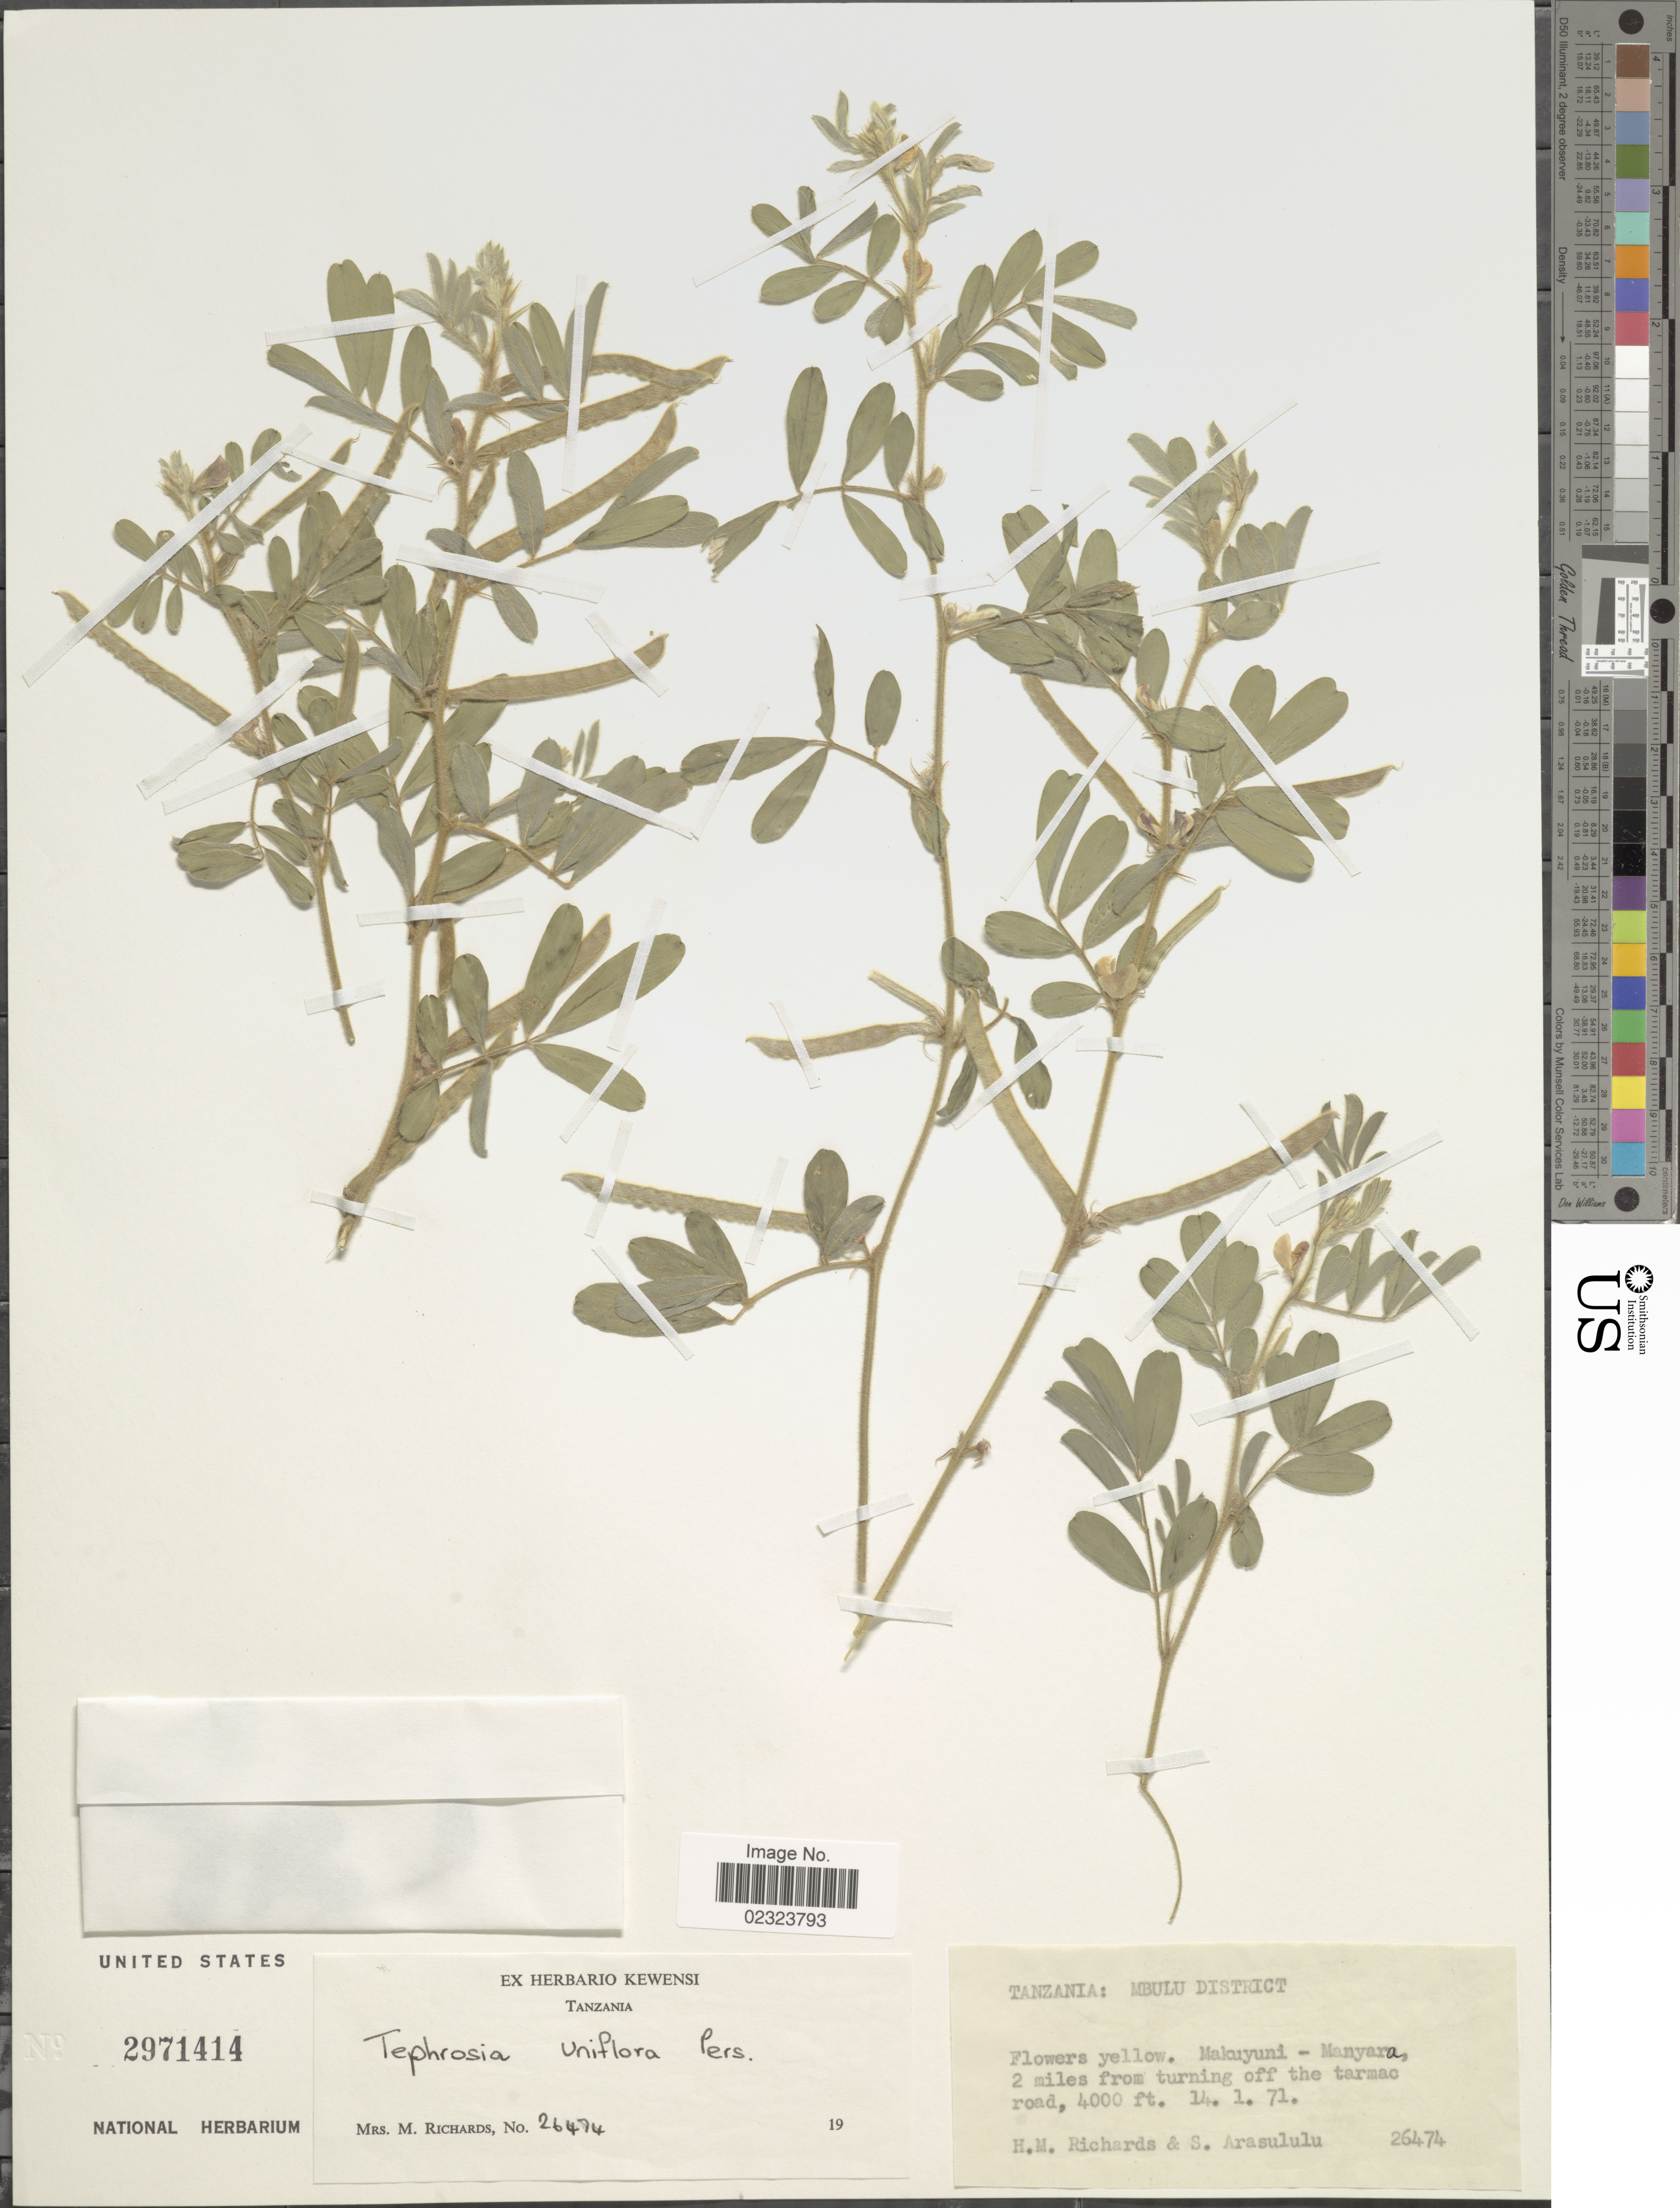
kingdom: Plantae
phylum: Tracheophyta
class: Magnoliopsida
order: Fabales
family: Fabaceae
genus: Tephrosia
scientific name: Tephrosia uniflora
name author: Pers.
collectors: H. Richards & S. Arasululu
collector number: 26474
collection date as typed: Transcribed d/m/y: 14/1/71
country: Tanzania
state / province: Manyara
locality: Mbulu District, Makuyuni, 2 miles from turning off the tarmac road.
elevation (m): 1219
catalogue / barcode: US 2971414